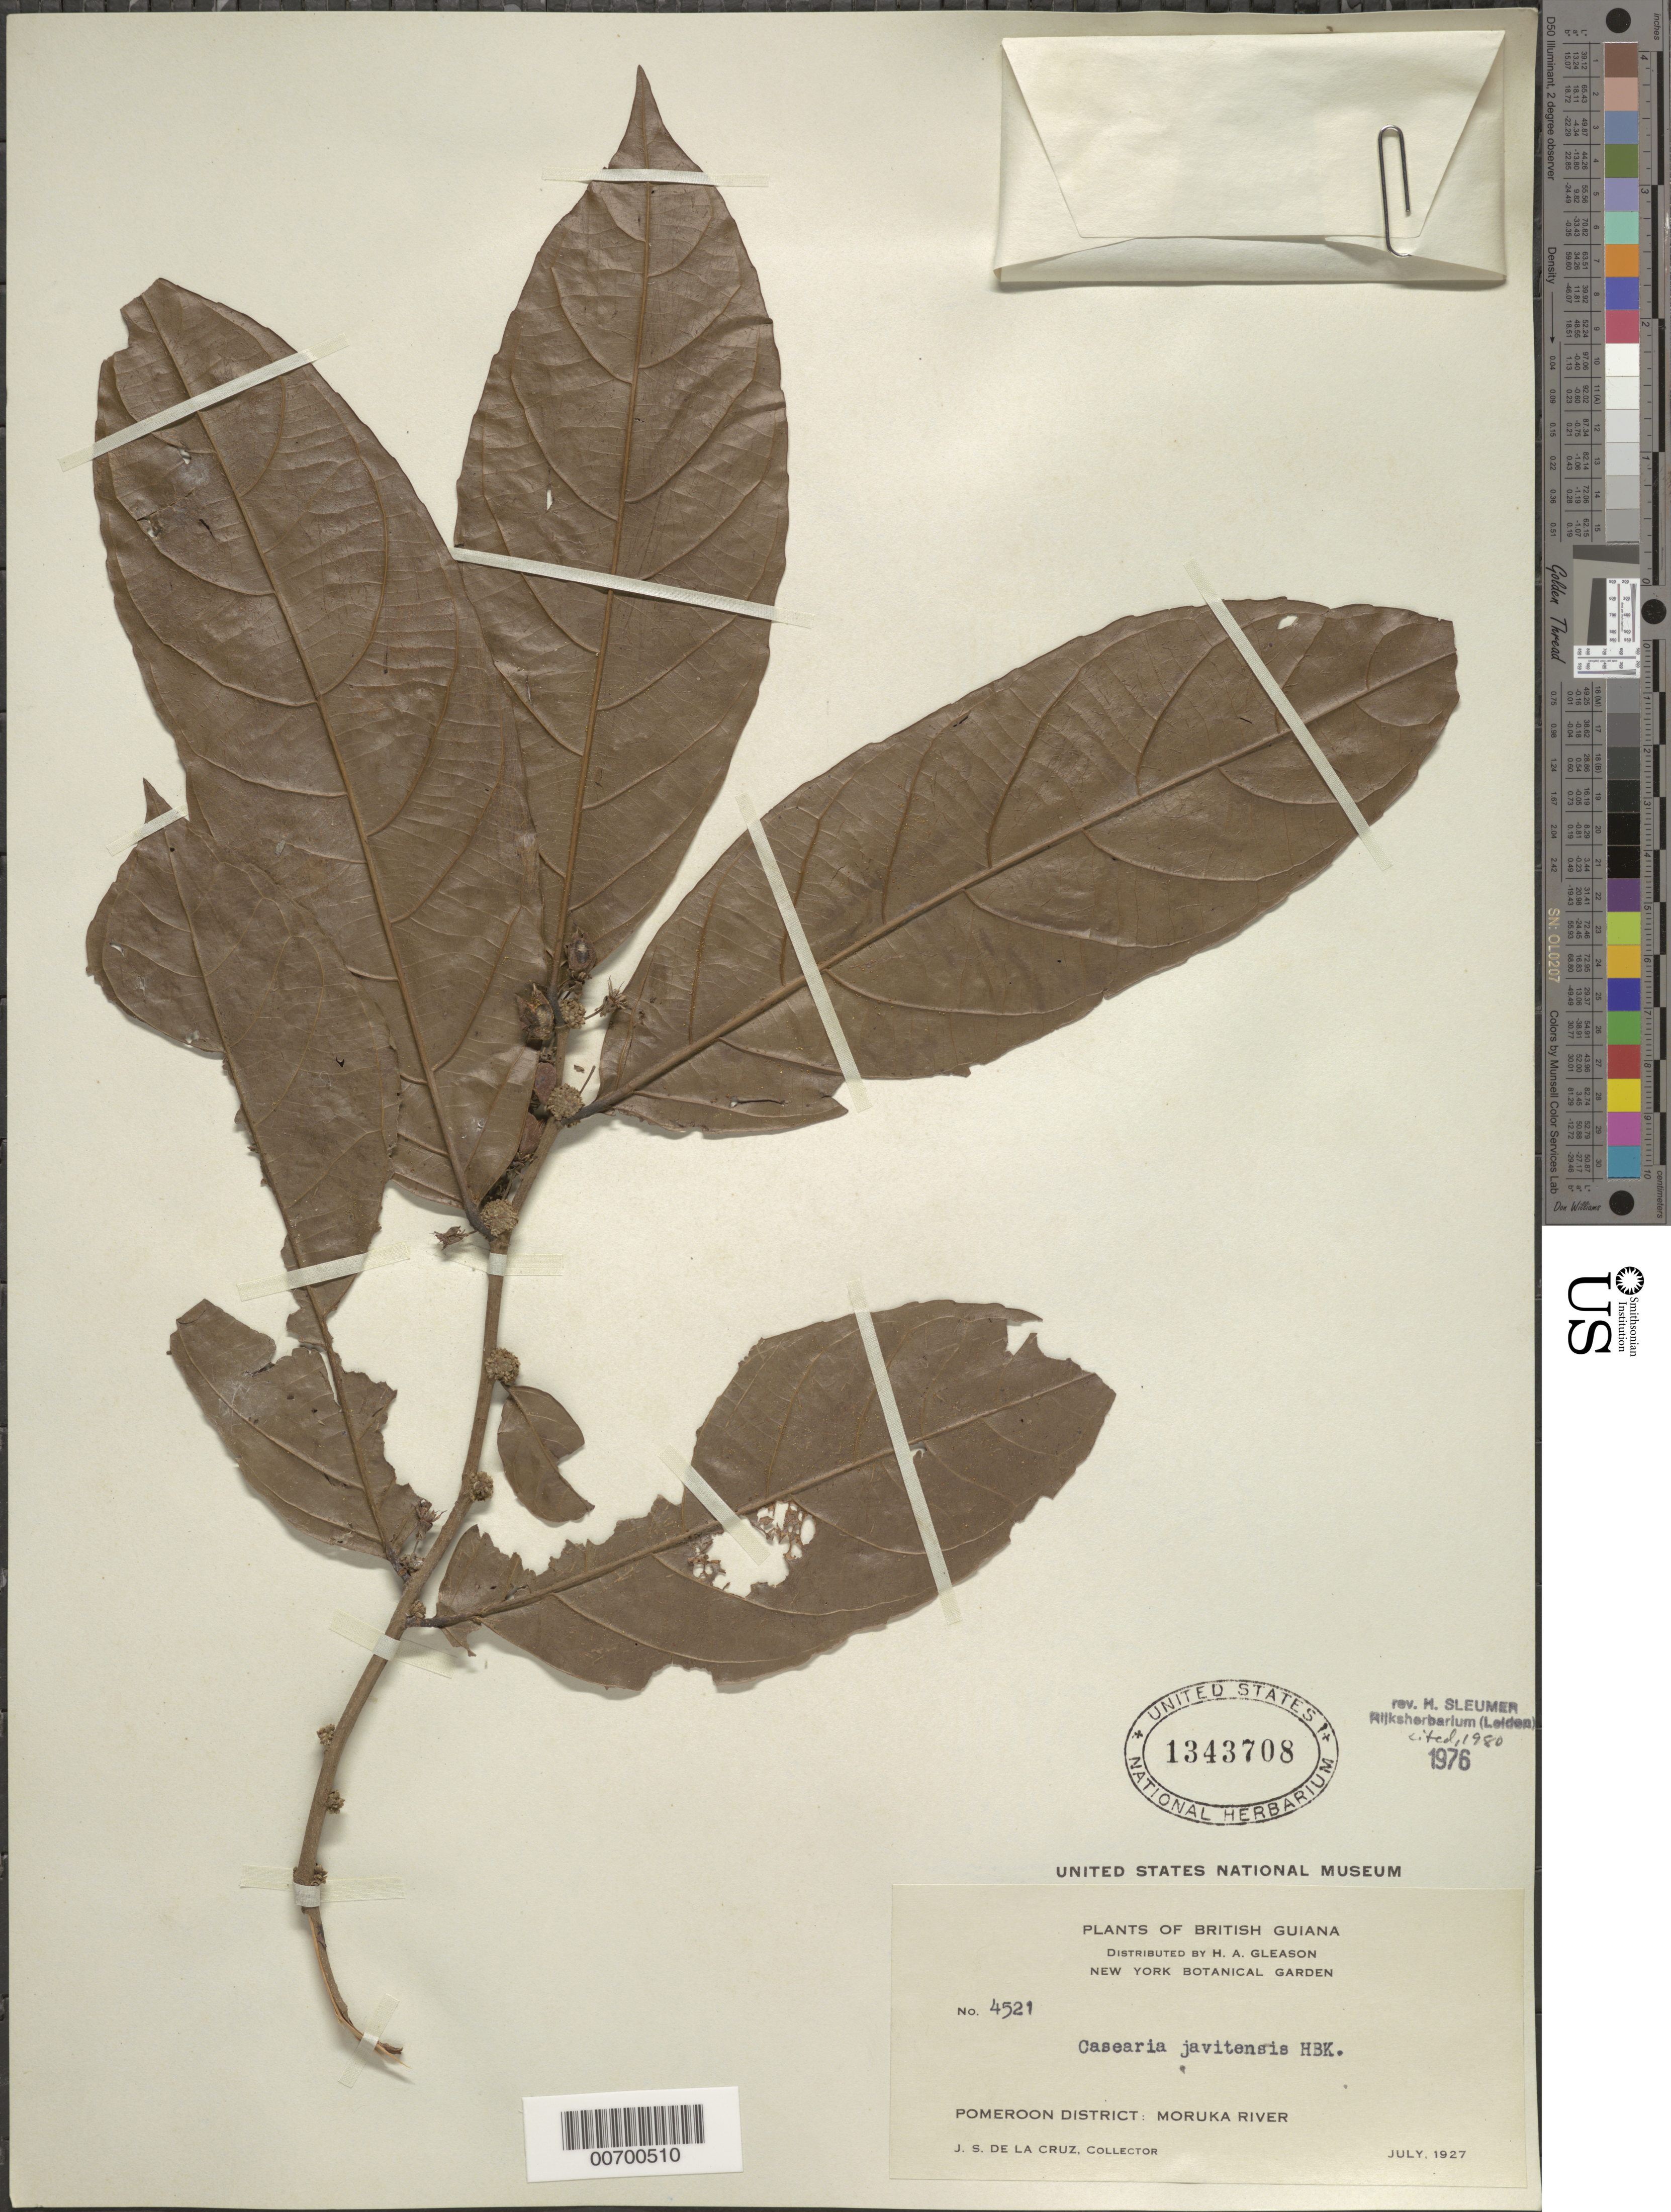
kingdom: Plantae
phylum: Tracheophyta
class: Magnoliopsida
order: Malpighiales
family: Salicaceae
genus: Piparea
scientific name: Piparea multiflora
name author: C.F. Gaertn.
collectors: J. S. de la Cruz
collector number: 4521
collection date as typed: Jul-27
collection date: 1927-07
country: Guyana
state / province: Barima-Waini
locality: Moruka R., Pomeroon Dist.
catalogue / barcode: US 1343708